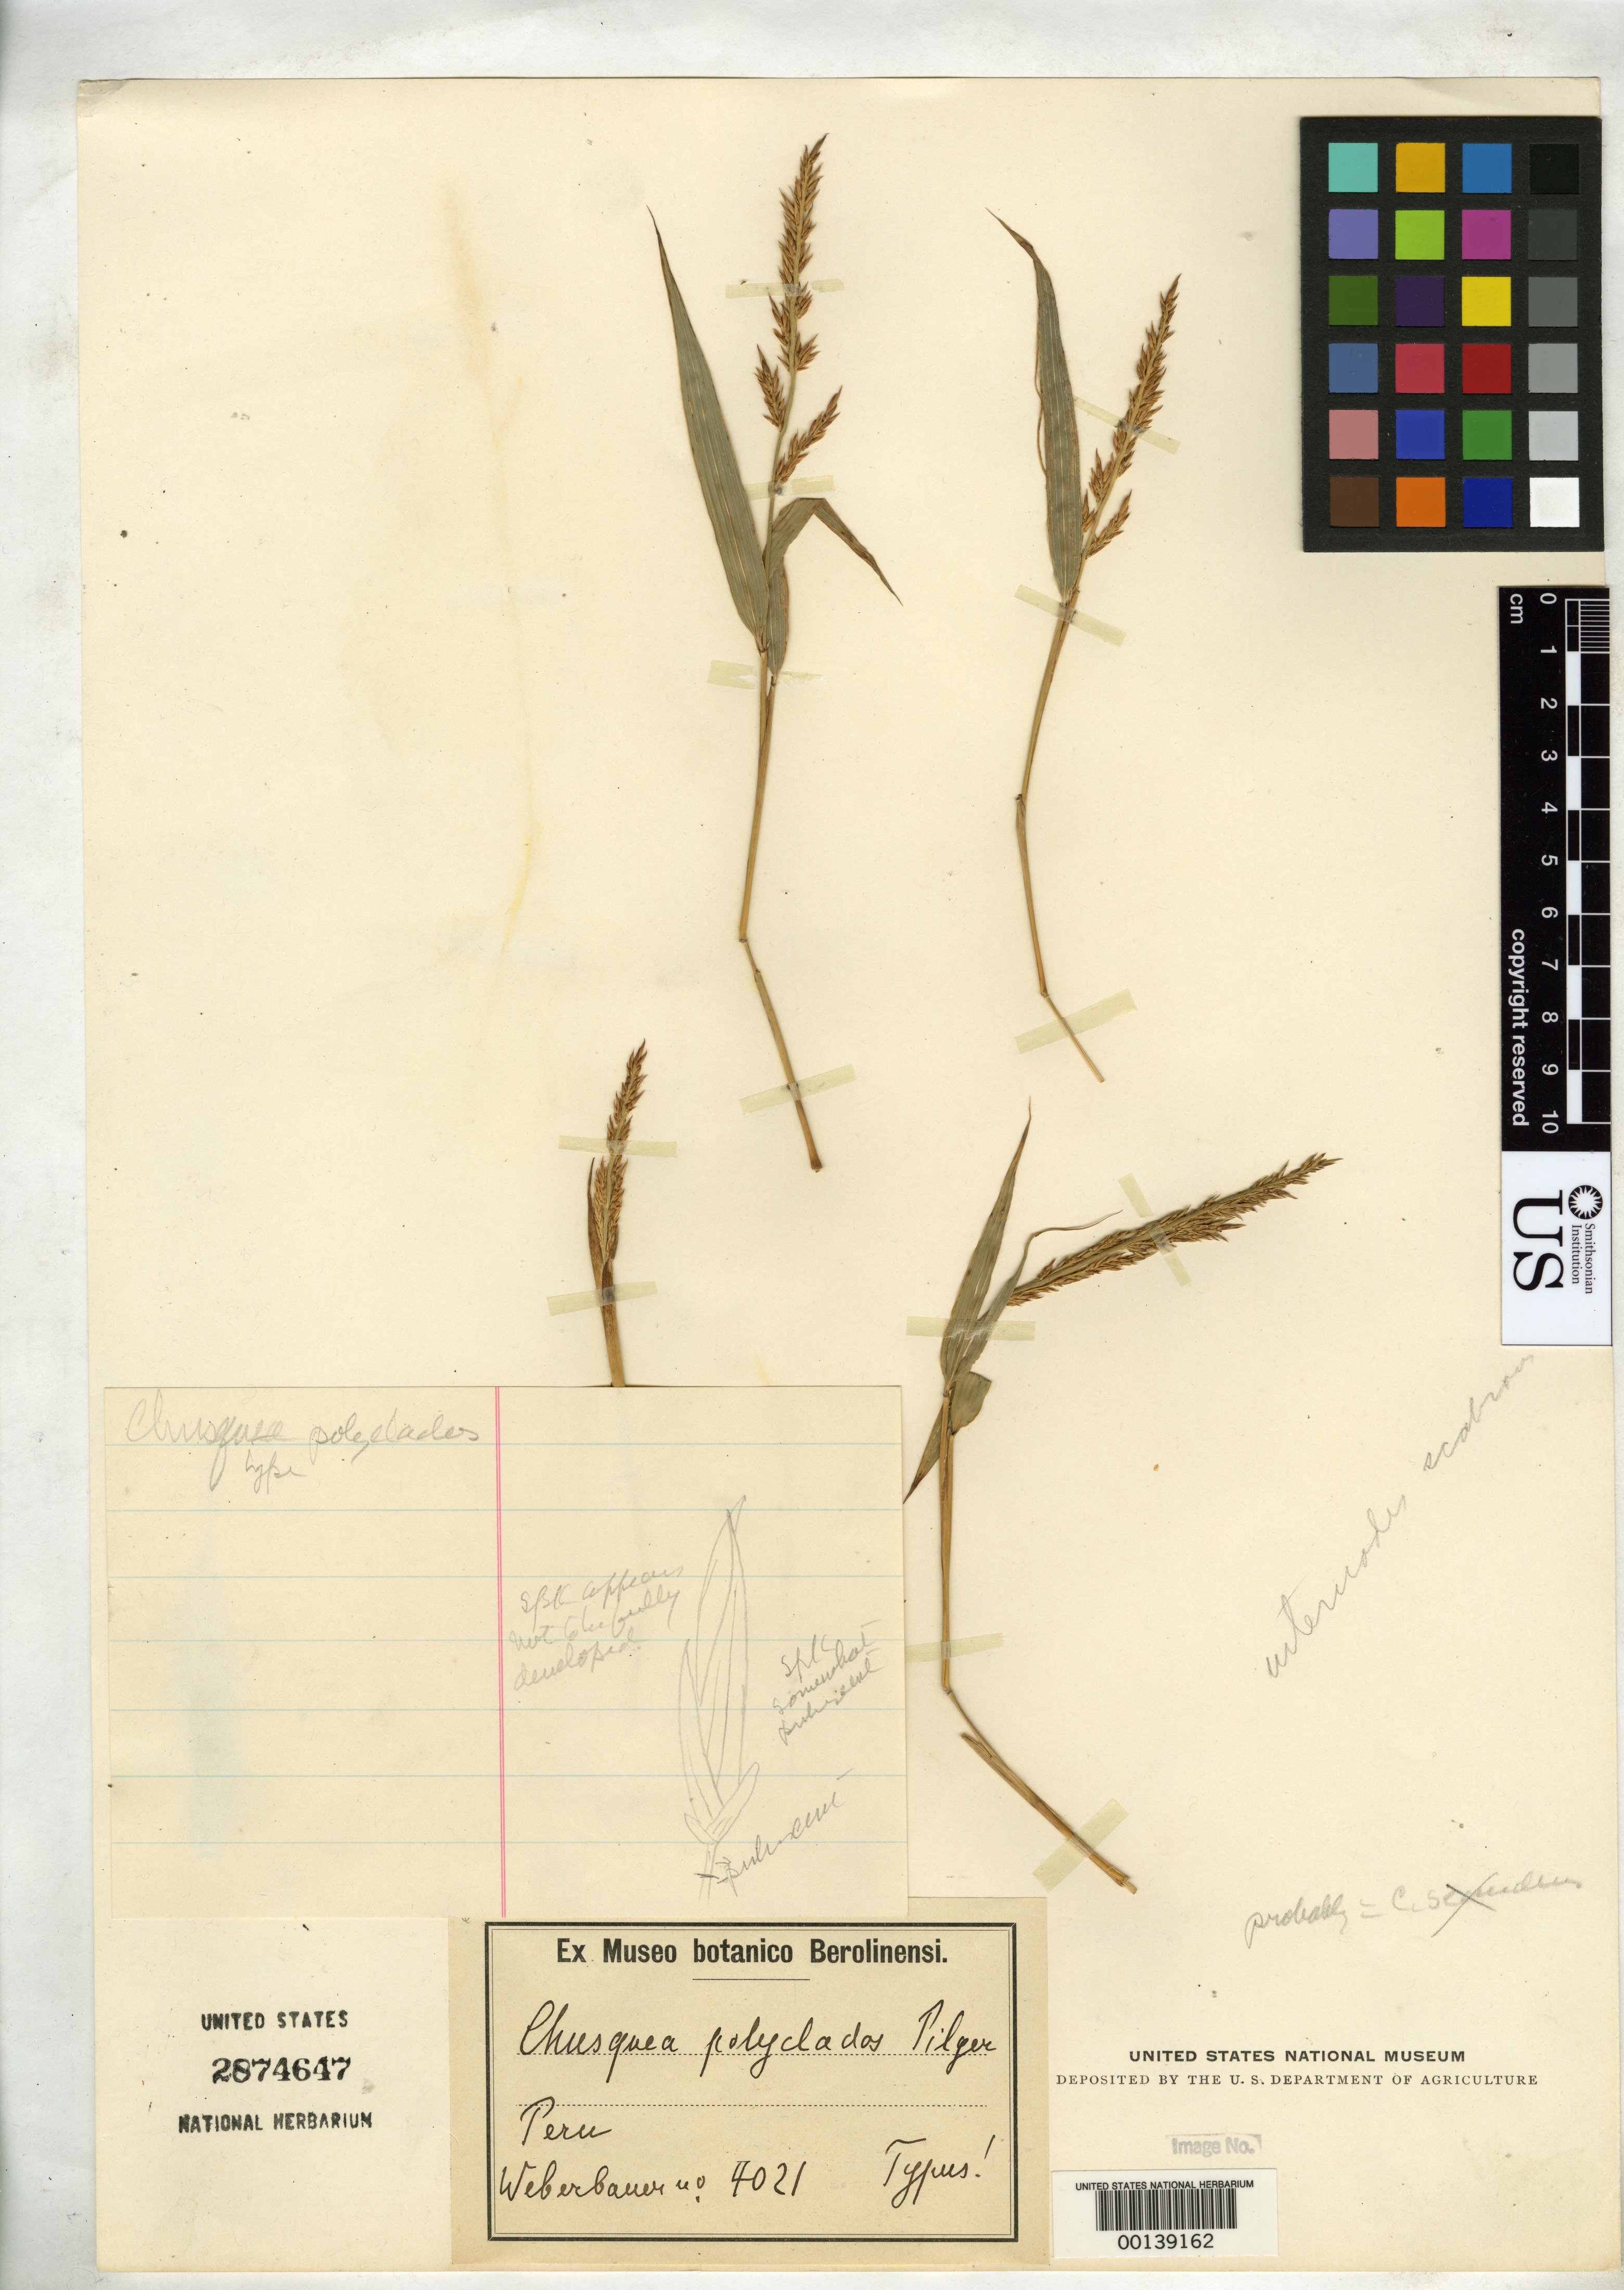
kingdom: Plantae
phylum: Tracheophyta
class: Liliopsida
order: Poales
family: Poaceae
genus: Chusquea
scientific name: Chusquea polyclados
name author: Pilg.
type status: Type Fragment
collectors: A. Weberbauer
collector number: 4021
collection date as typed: May 1904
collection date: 1904-05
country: Peru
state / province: Cajamarca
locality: above Hacienda La Tahona at Hualgayoc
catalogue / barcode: US 2874647